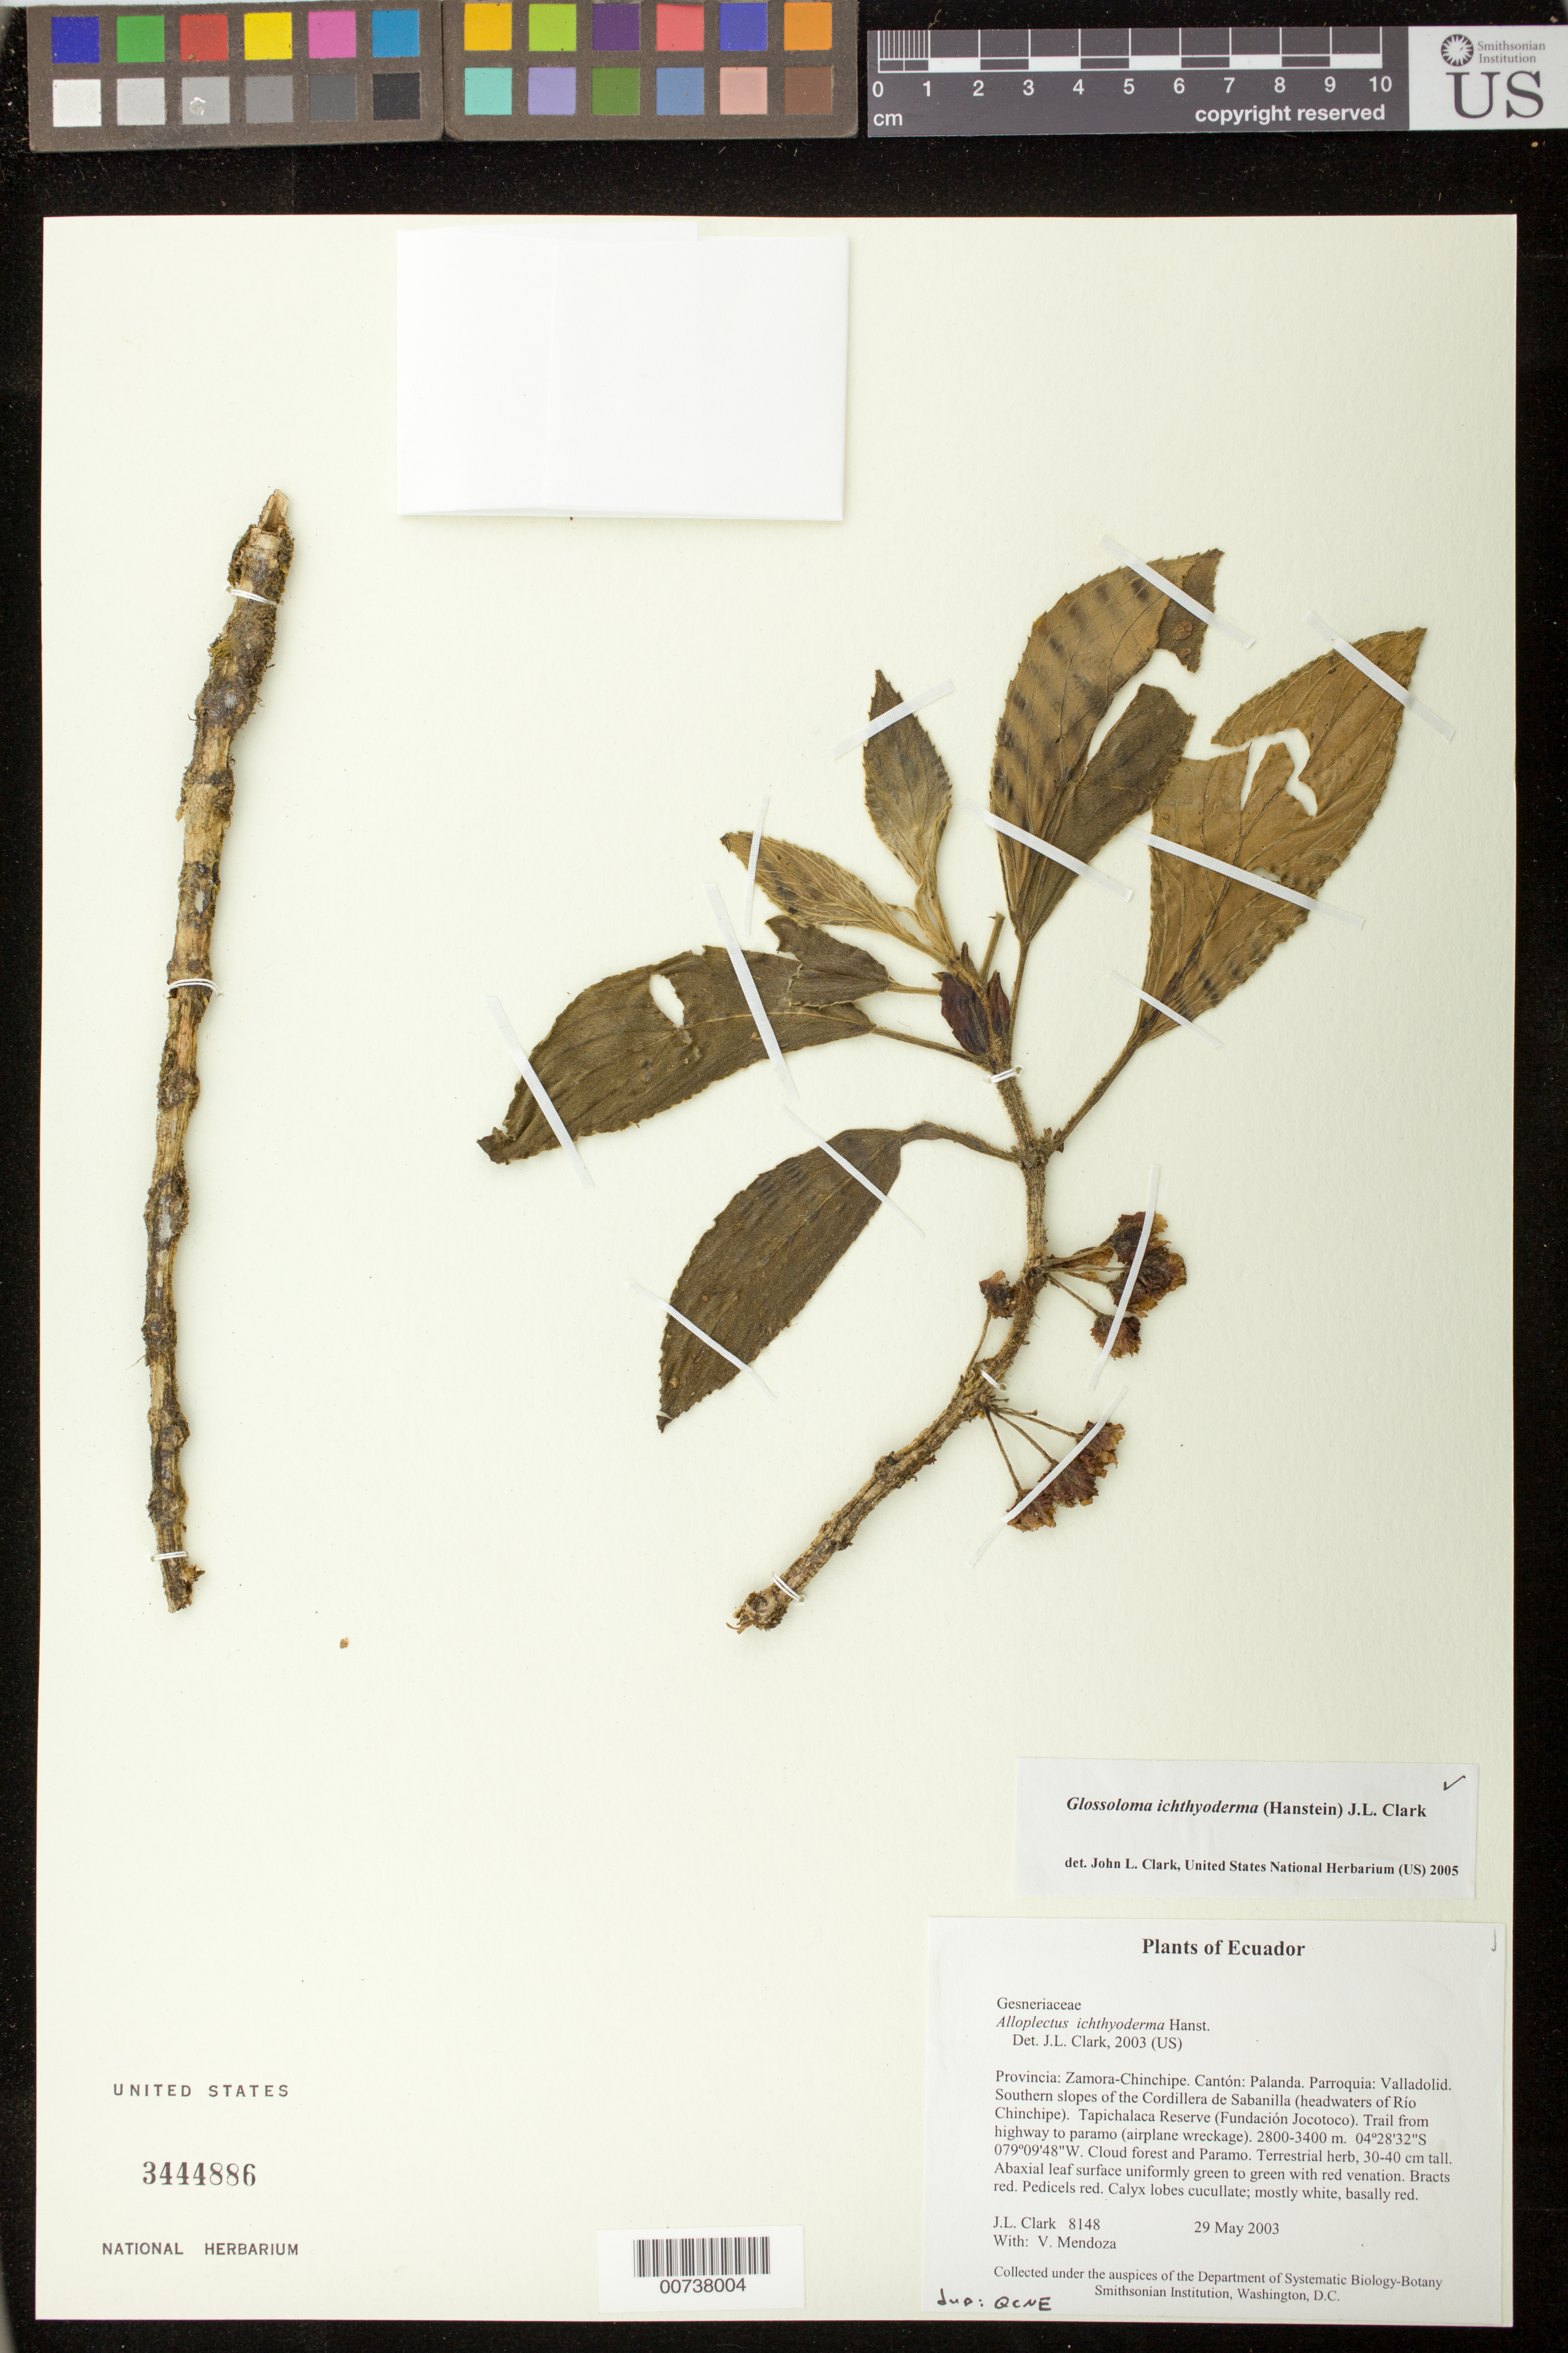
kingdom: Plantae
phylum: Tracheophyta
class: Magnoliopsida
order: Lamiales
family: Gesneriaceae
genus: Glossoloma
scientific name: Glossoloma ichthyoderma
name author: (Hanst.) J.L. Clark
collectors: J. L. Clark & V. Mendoza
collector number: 8148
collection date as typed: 29 May 2003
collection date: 2003-05-29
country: Ecuador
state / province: Zamora-Chinchipe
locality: Palanda. Parroquia: Valladolid. Southern slopes of the Cordillera de Sabanilla (headwaters of Río Chinchipe). Tapichalaca Reserve (Fundación Jocotoco). Trail from highway to paramo (airplane wreckage).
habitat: Cloud forest and Paramo.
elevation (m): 2800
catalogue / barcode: US 3444886